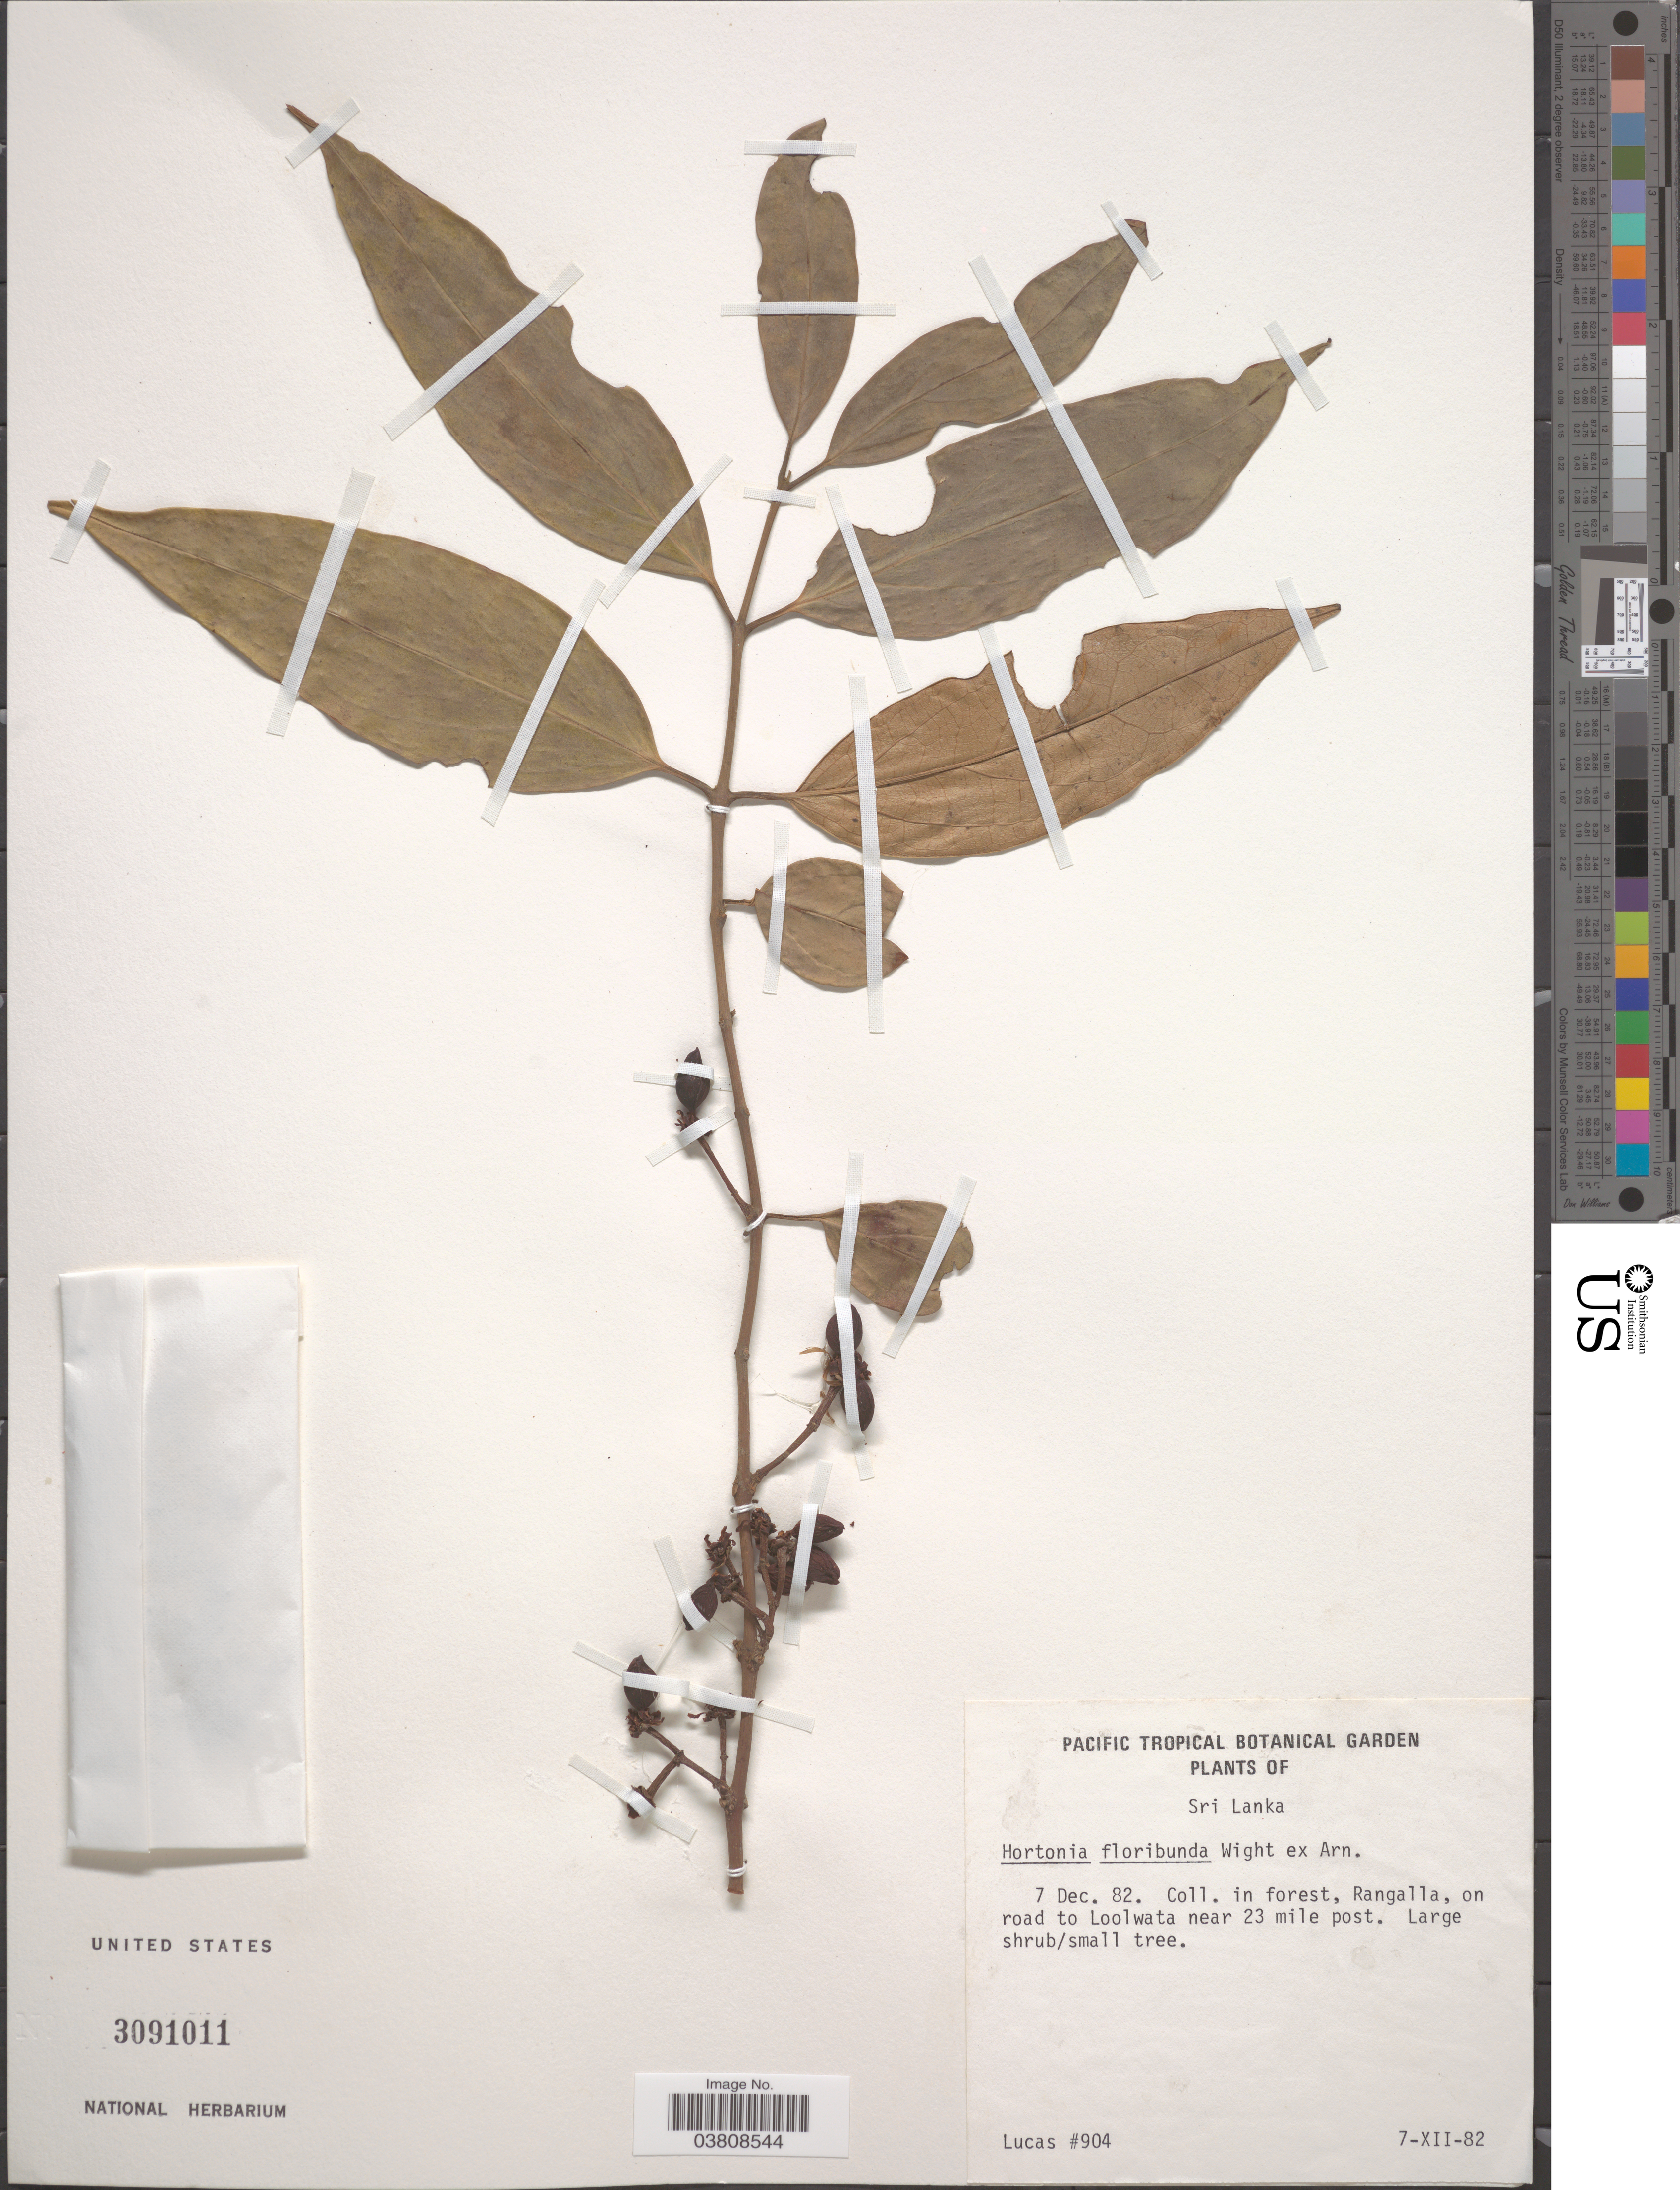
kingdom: Plantae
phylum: Tracheophyta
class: Magnoliopsida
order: Laurales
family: Monimiaceae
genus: Hortonia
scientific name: Hortonia floribunda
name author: Wight ex Arn.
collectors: Lucas, --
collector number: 904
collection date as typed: Transcribed d/m/y: 7/12/82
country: Sri Lanka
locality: Rangalla, on road to Loolwata near 23 mile post.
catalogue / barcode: US 3091011